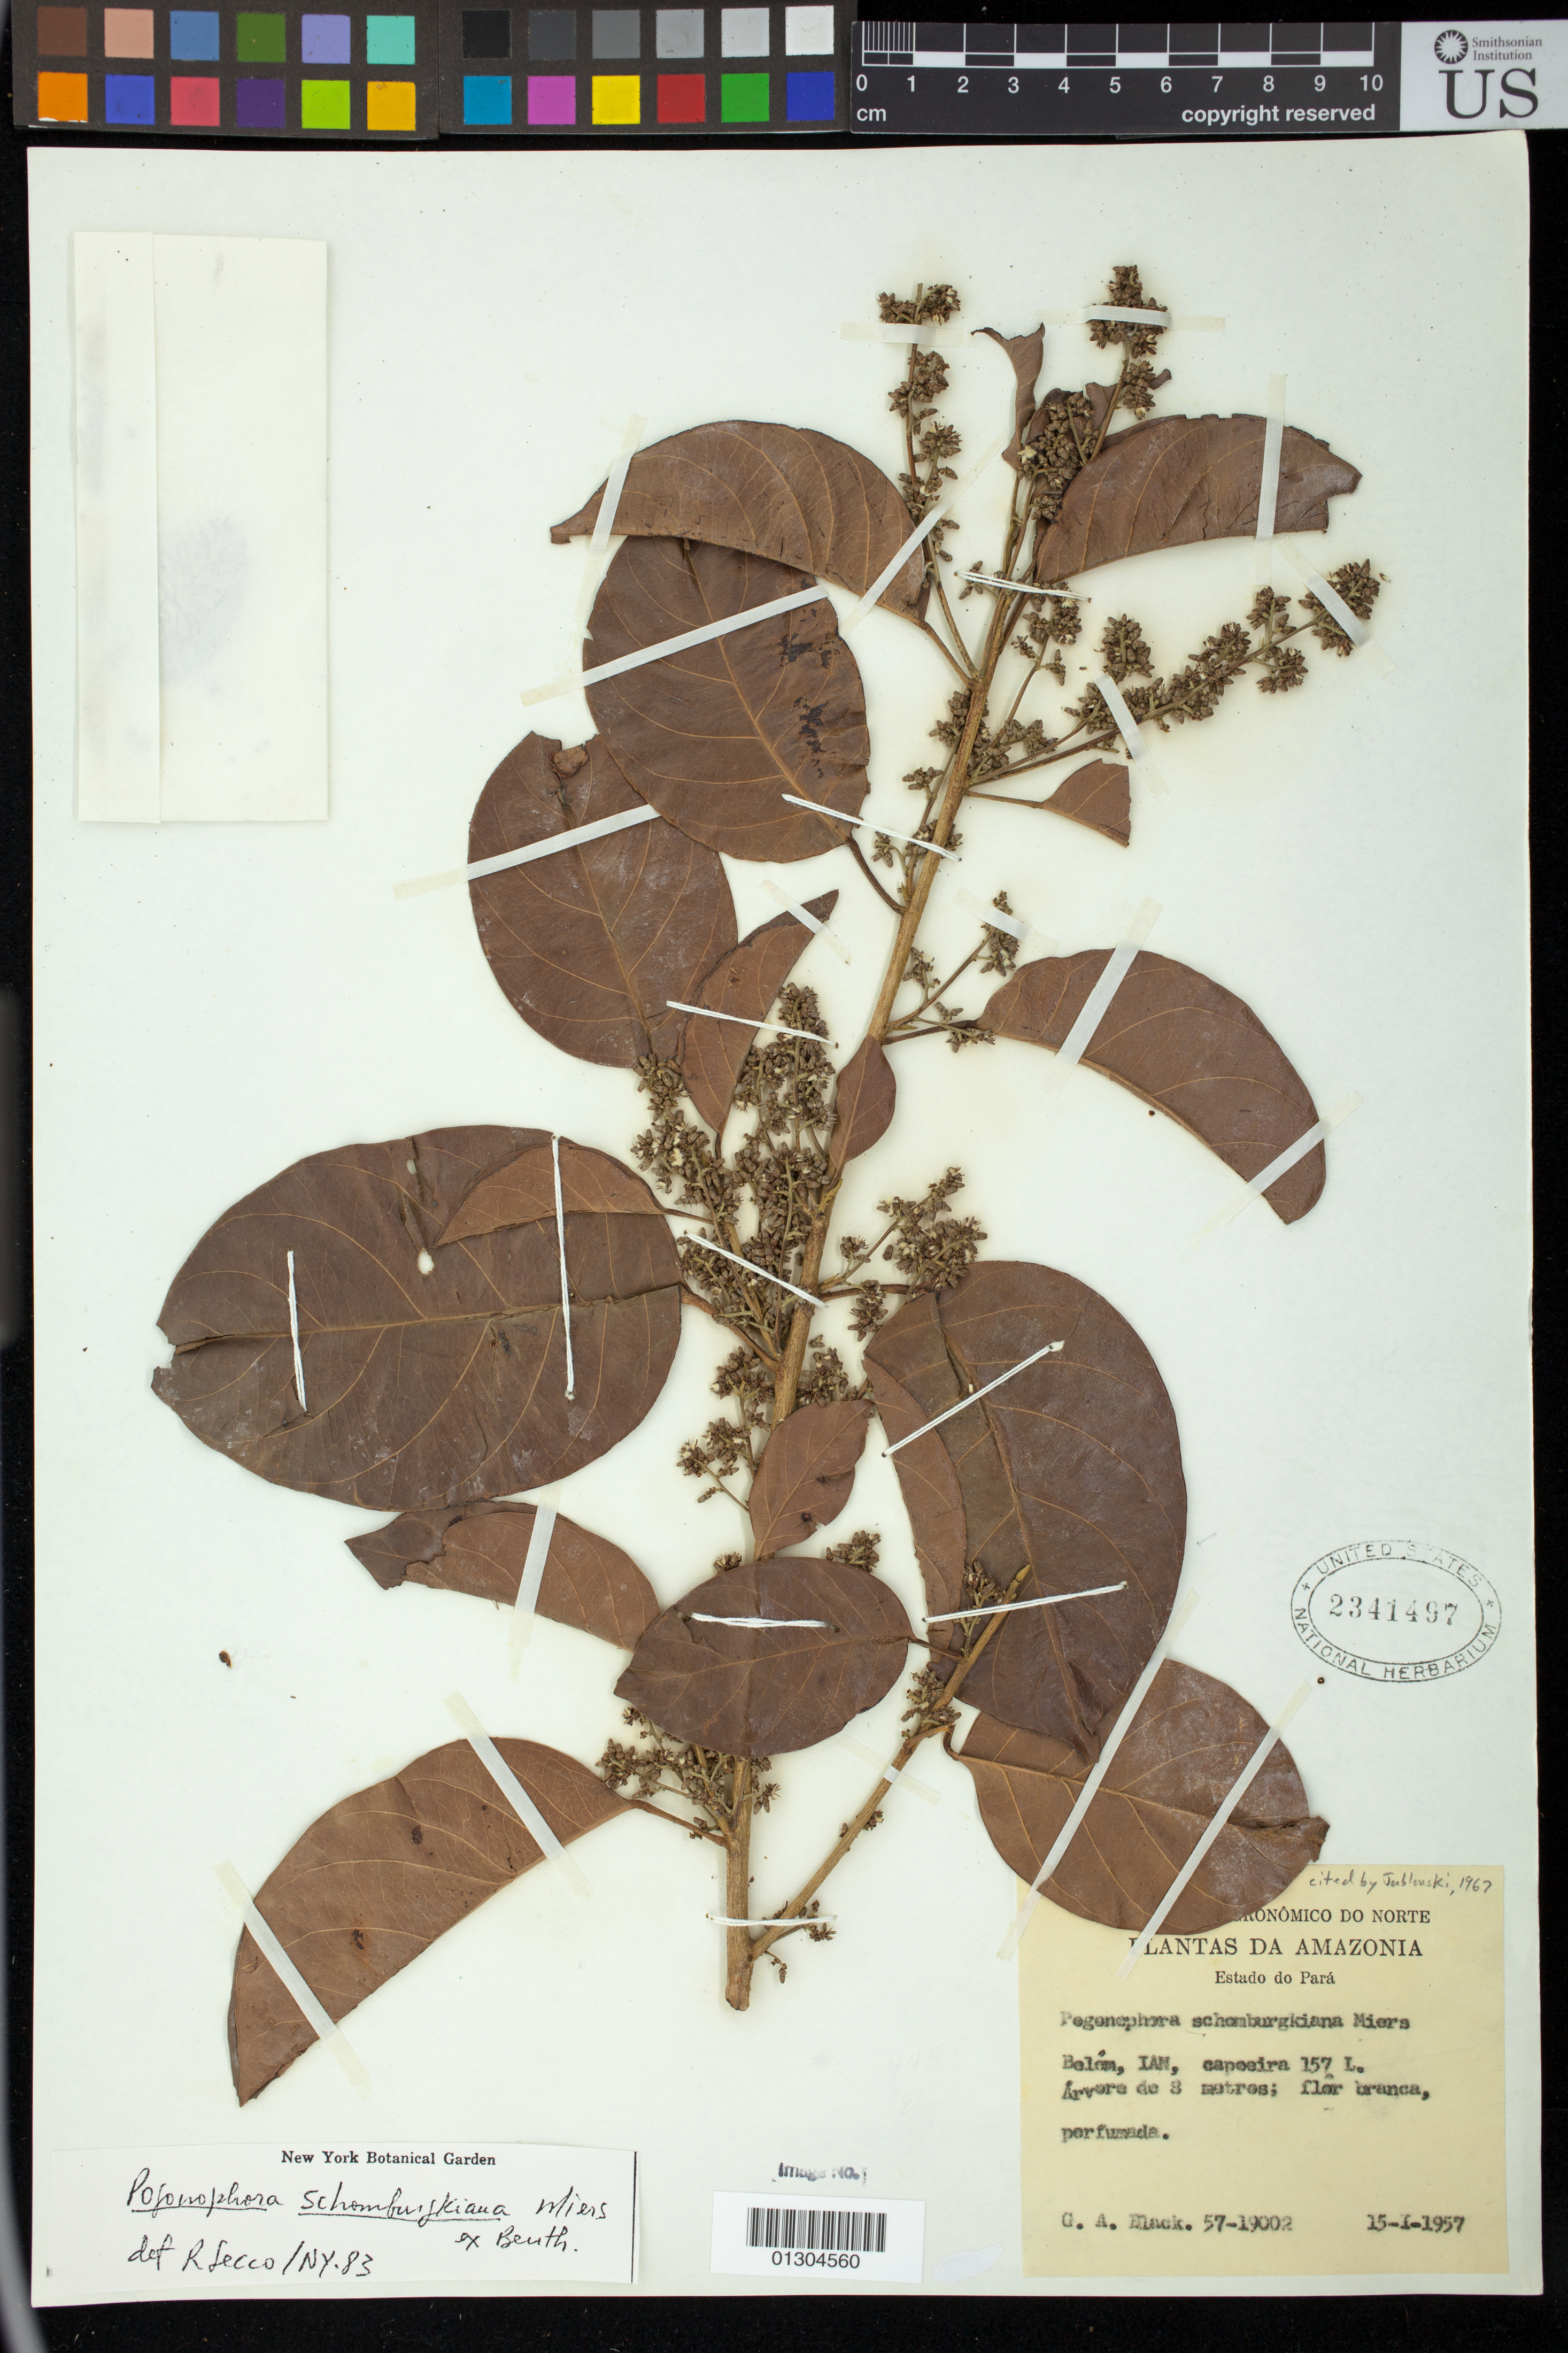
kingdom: Plantae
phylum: Tracheophyta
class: Magnoliopsida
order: Malpighiales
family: Peraceae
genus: Pogonophora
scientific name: Pogonophora schomburgkiana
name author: Miers ex Benth.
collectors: G. A. Black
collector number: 57-19002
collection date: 1957-01-15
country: Brazil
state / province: Pará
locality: Belem, IAN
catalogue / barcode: US 2341497